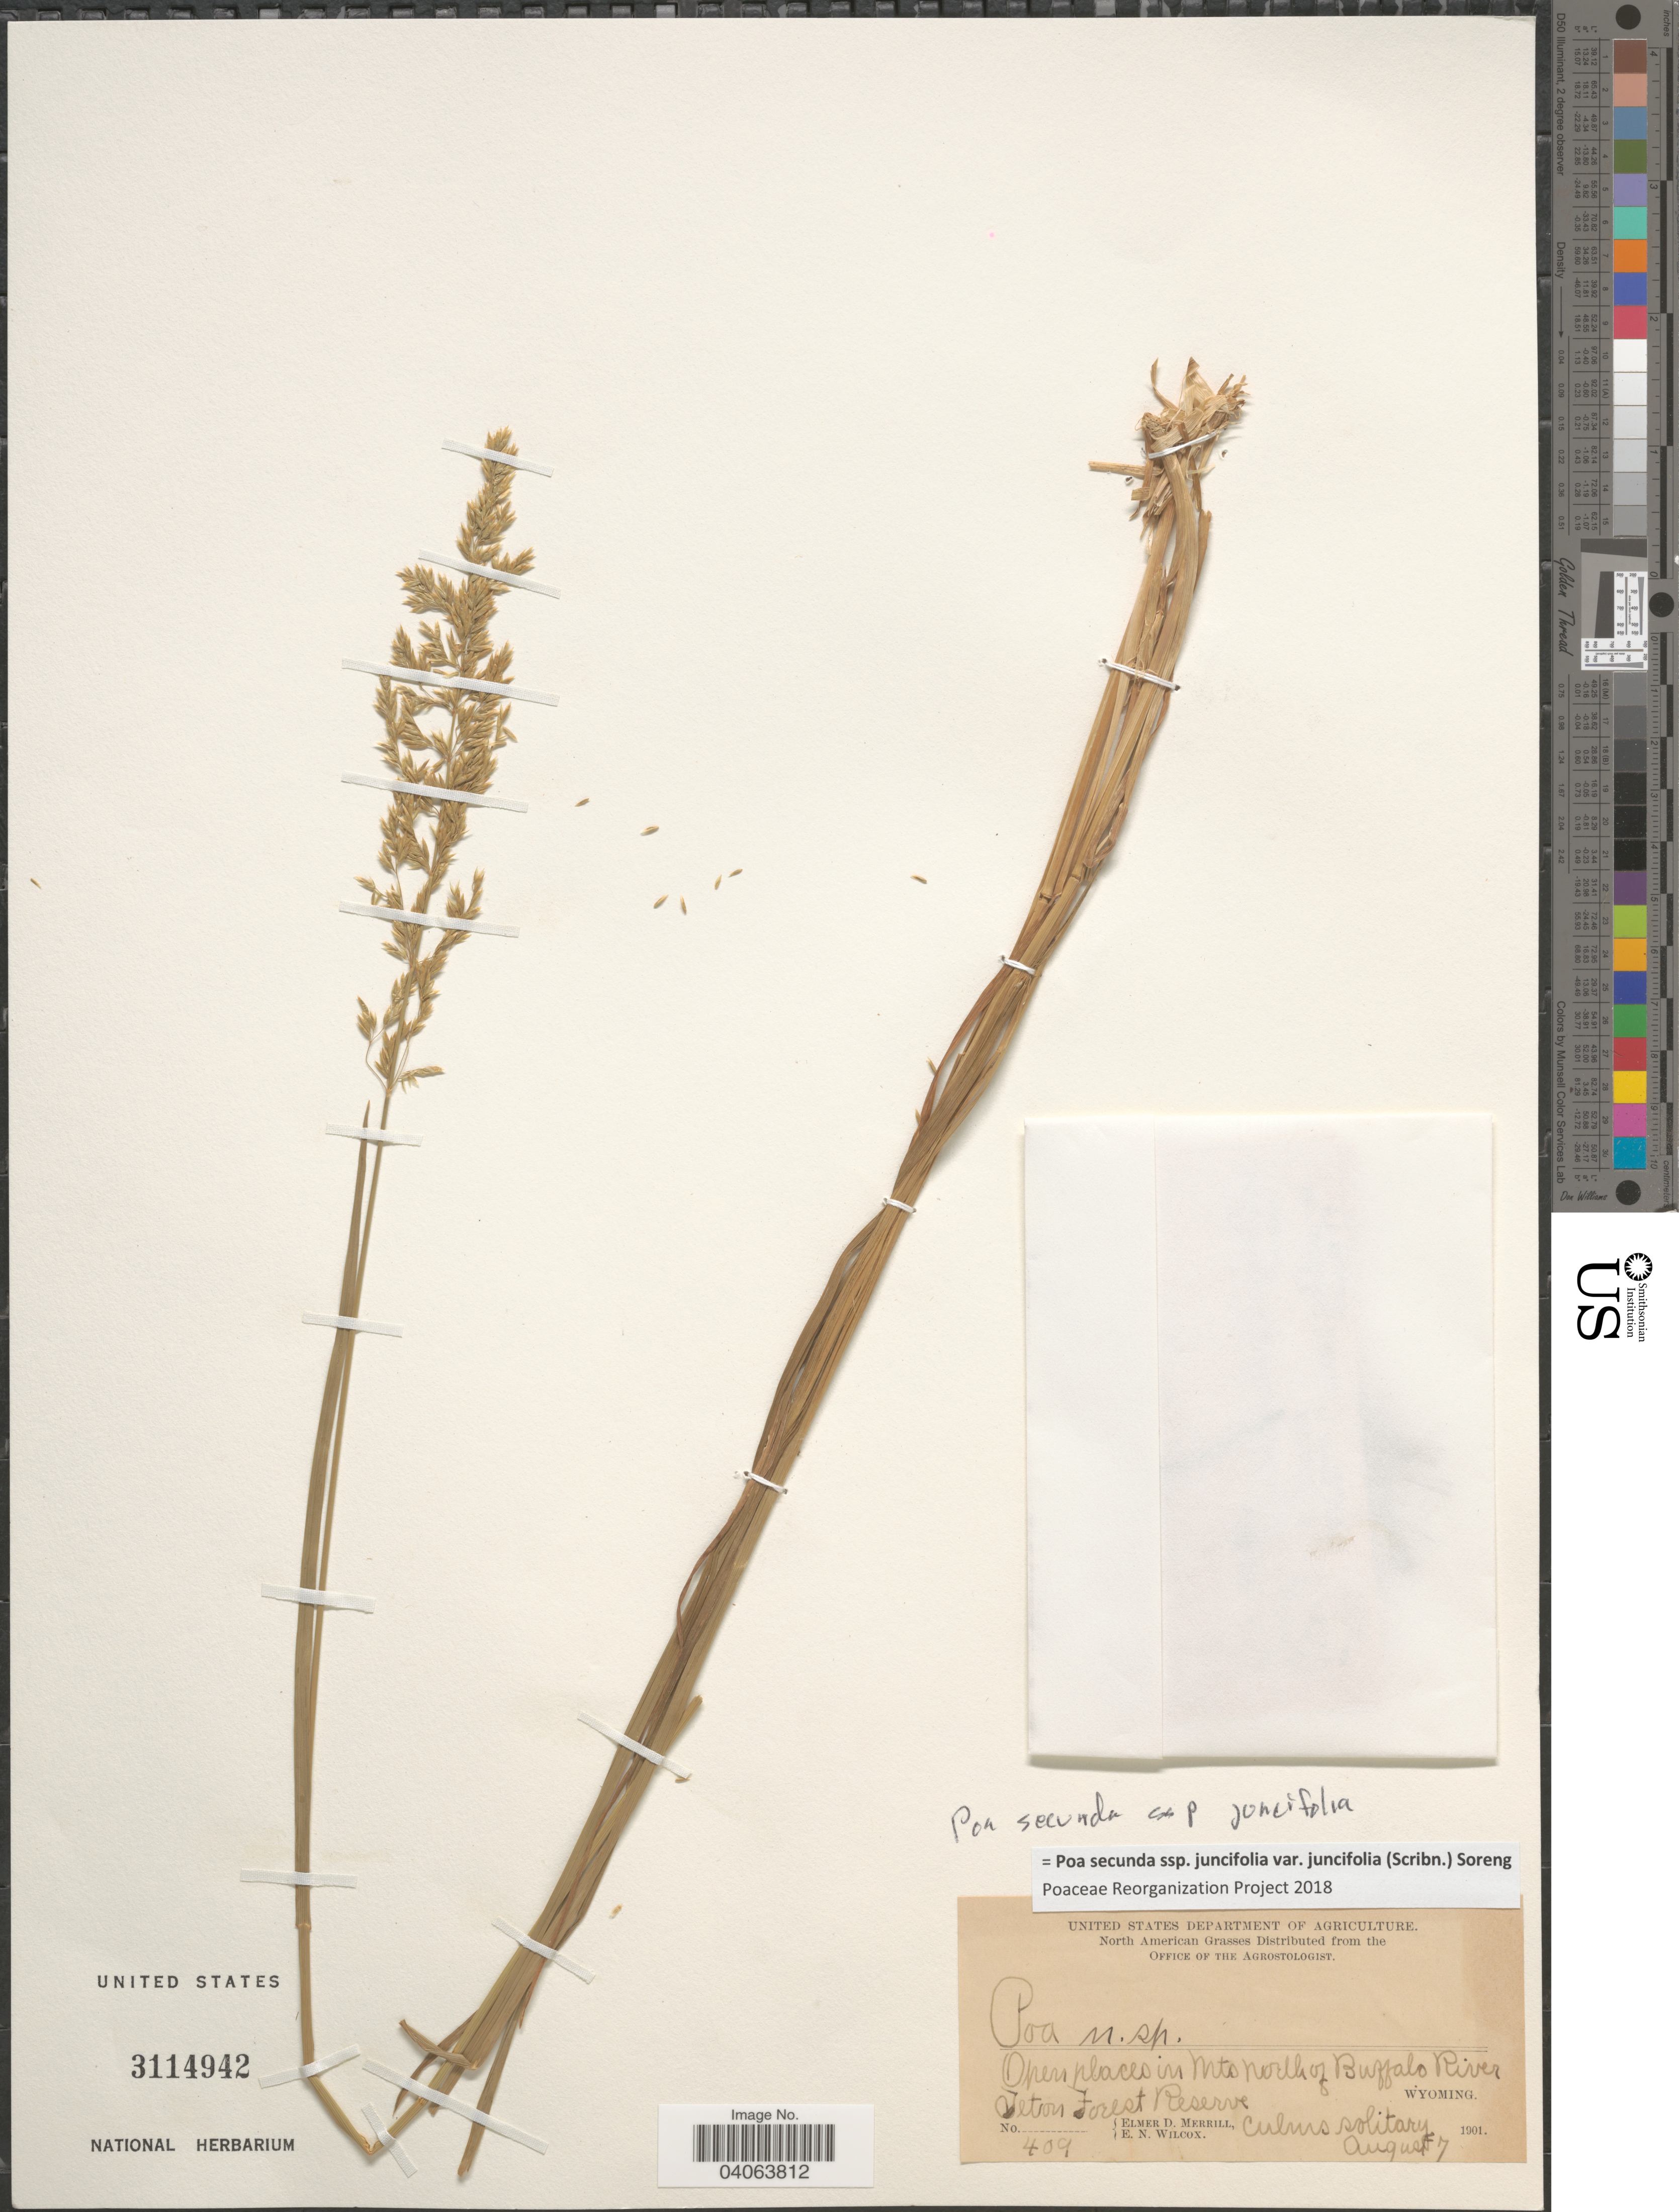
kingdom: Plantae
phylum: Tracheophyta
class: Liliopsida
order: Poales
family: Poaceae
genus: Poa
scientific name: Poa secunda subsp. juncifolia var. juncifolia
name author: (Scribn.) Soreng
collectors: E. D. Merrill & E. Wilcox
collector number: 409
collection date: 1901-08-07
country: United States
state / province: Wyoming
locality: Open places in Mts North of Buffalo River. Teton Forest Reserve. Culms solitary.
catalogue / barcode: US 3114942